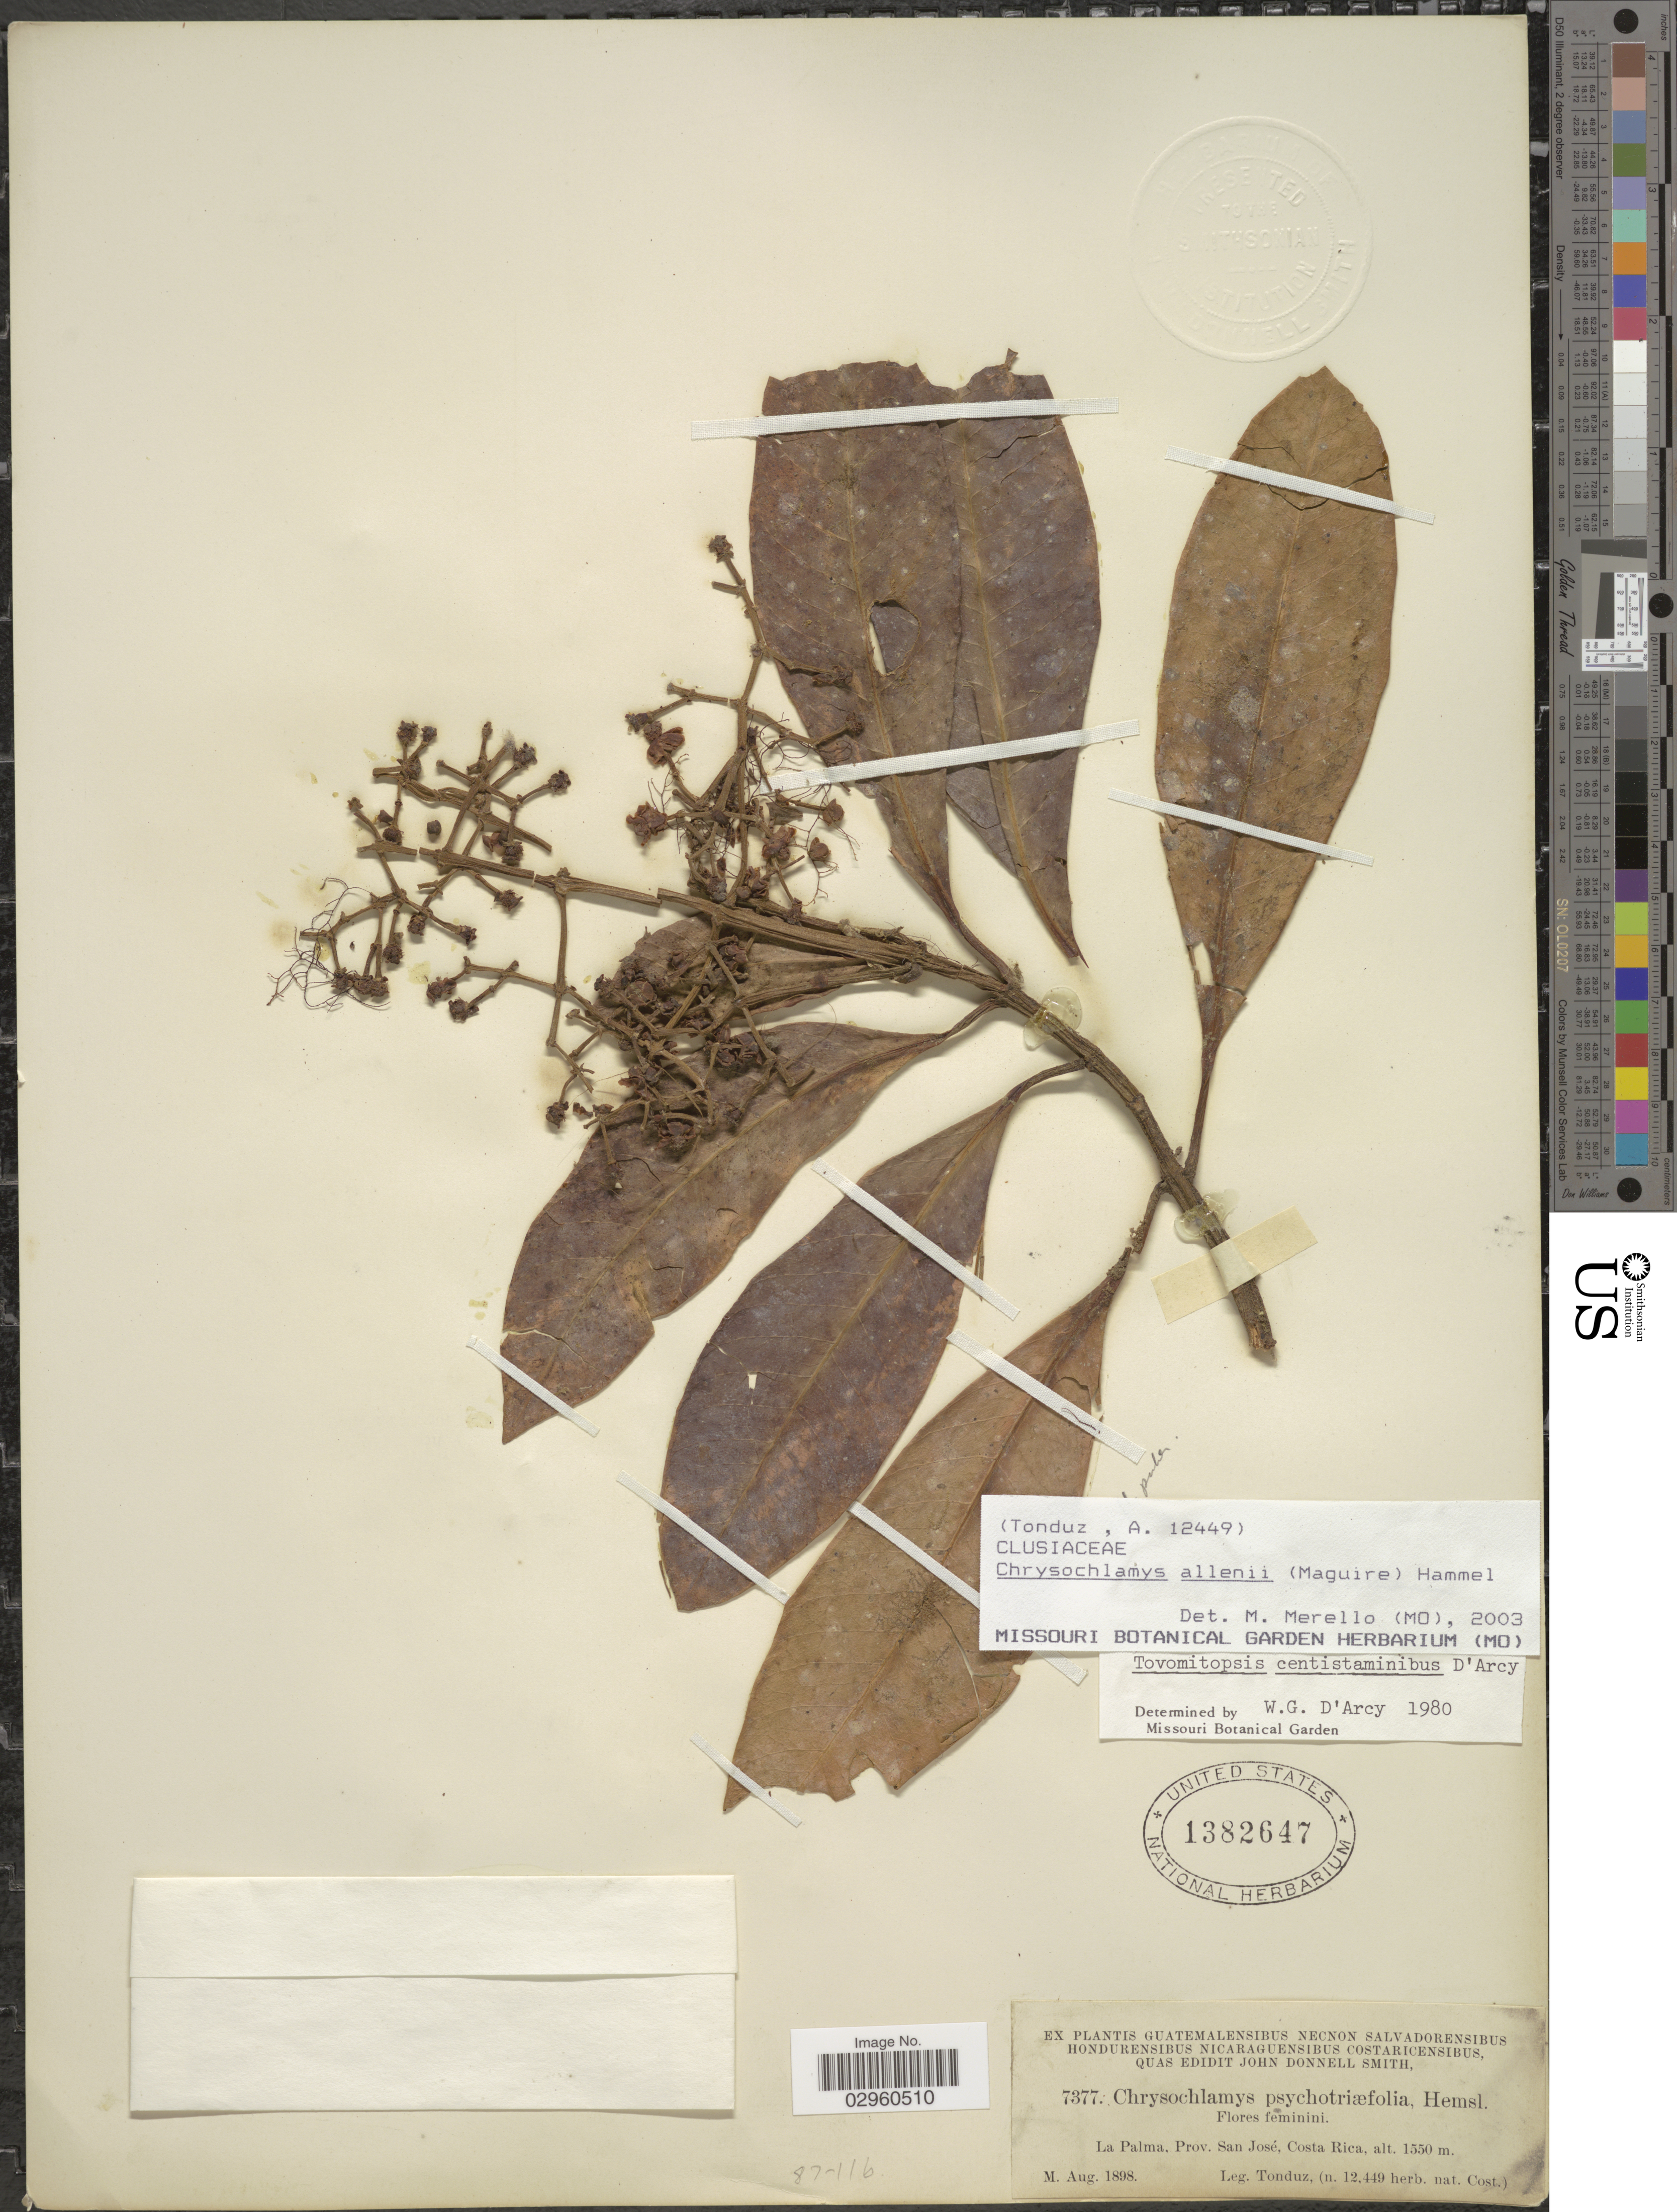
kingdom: Plantae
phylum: Tracheophyta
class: Magnoliopsida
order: Malpighiales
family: Clusiaceae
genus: Chrysochlamys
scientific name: Chrysochlamys allenii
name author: (Maguire) Hammel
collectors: Tonduz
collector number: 7377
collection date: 1898-08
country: Costa Rica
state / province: San José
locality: La Palma, Prov. San José.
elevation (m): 1550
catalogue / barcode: US 1382647